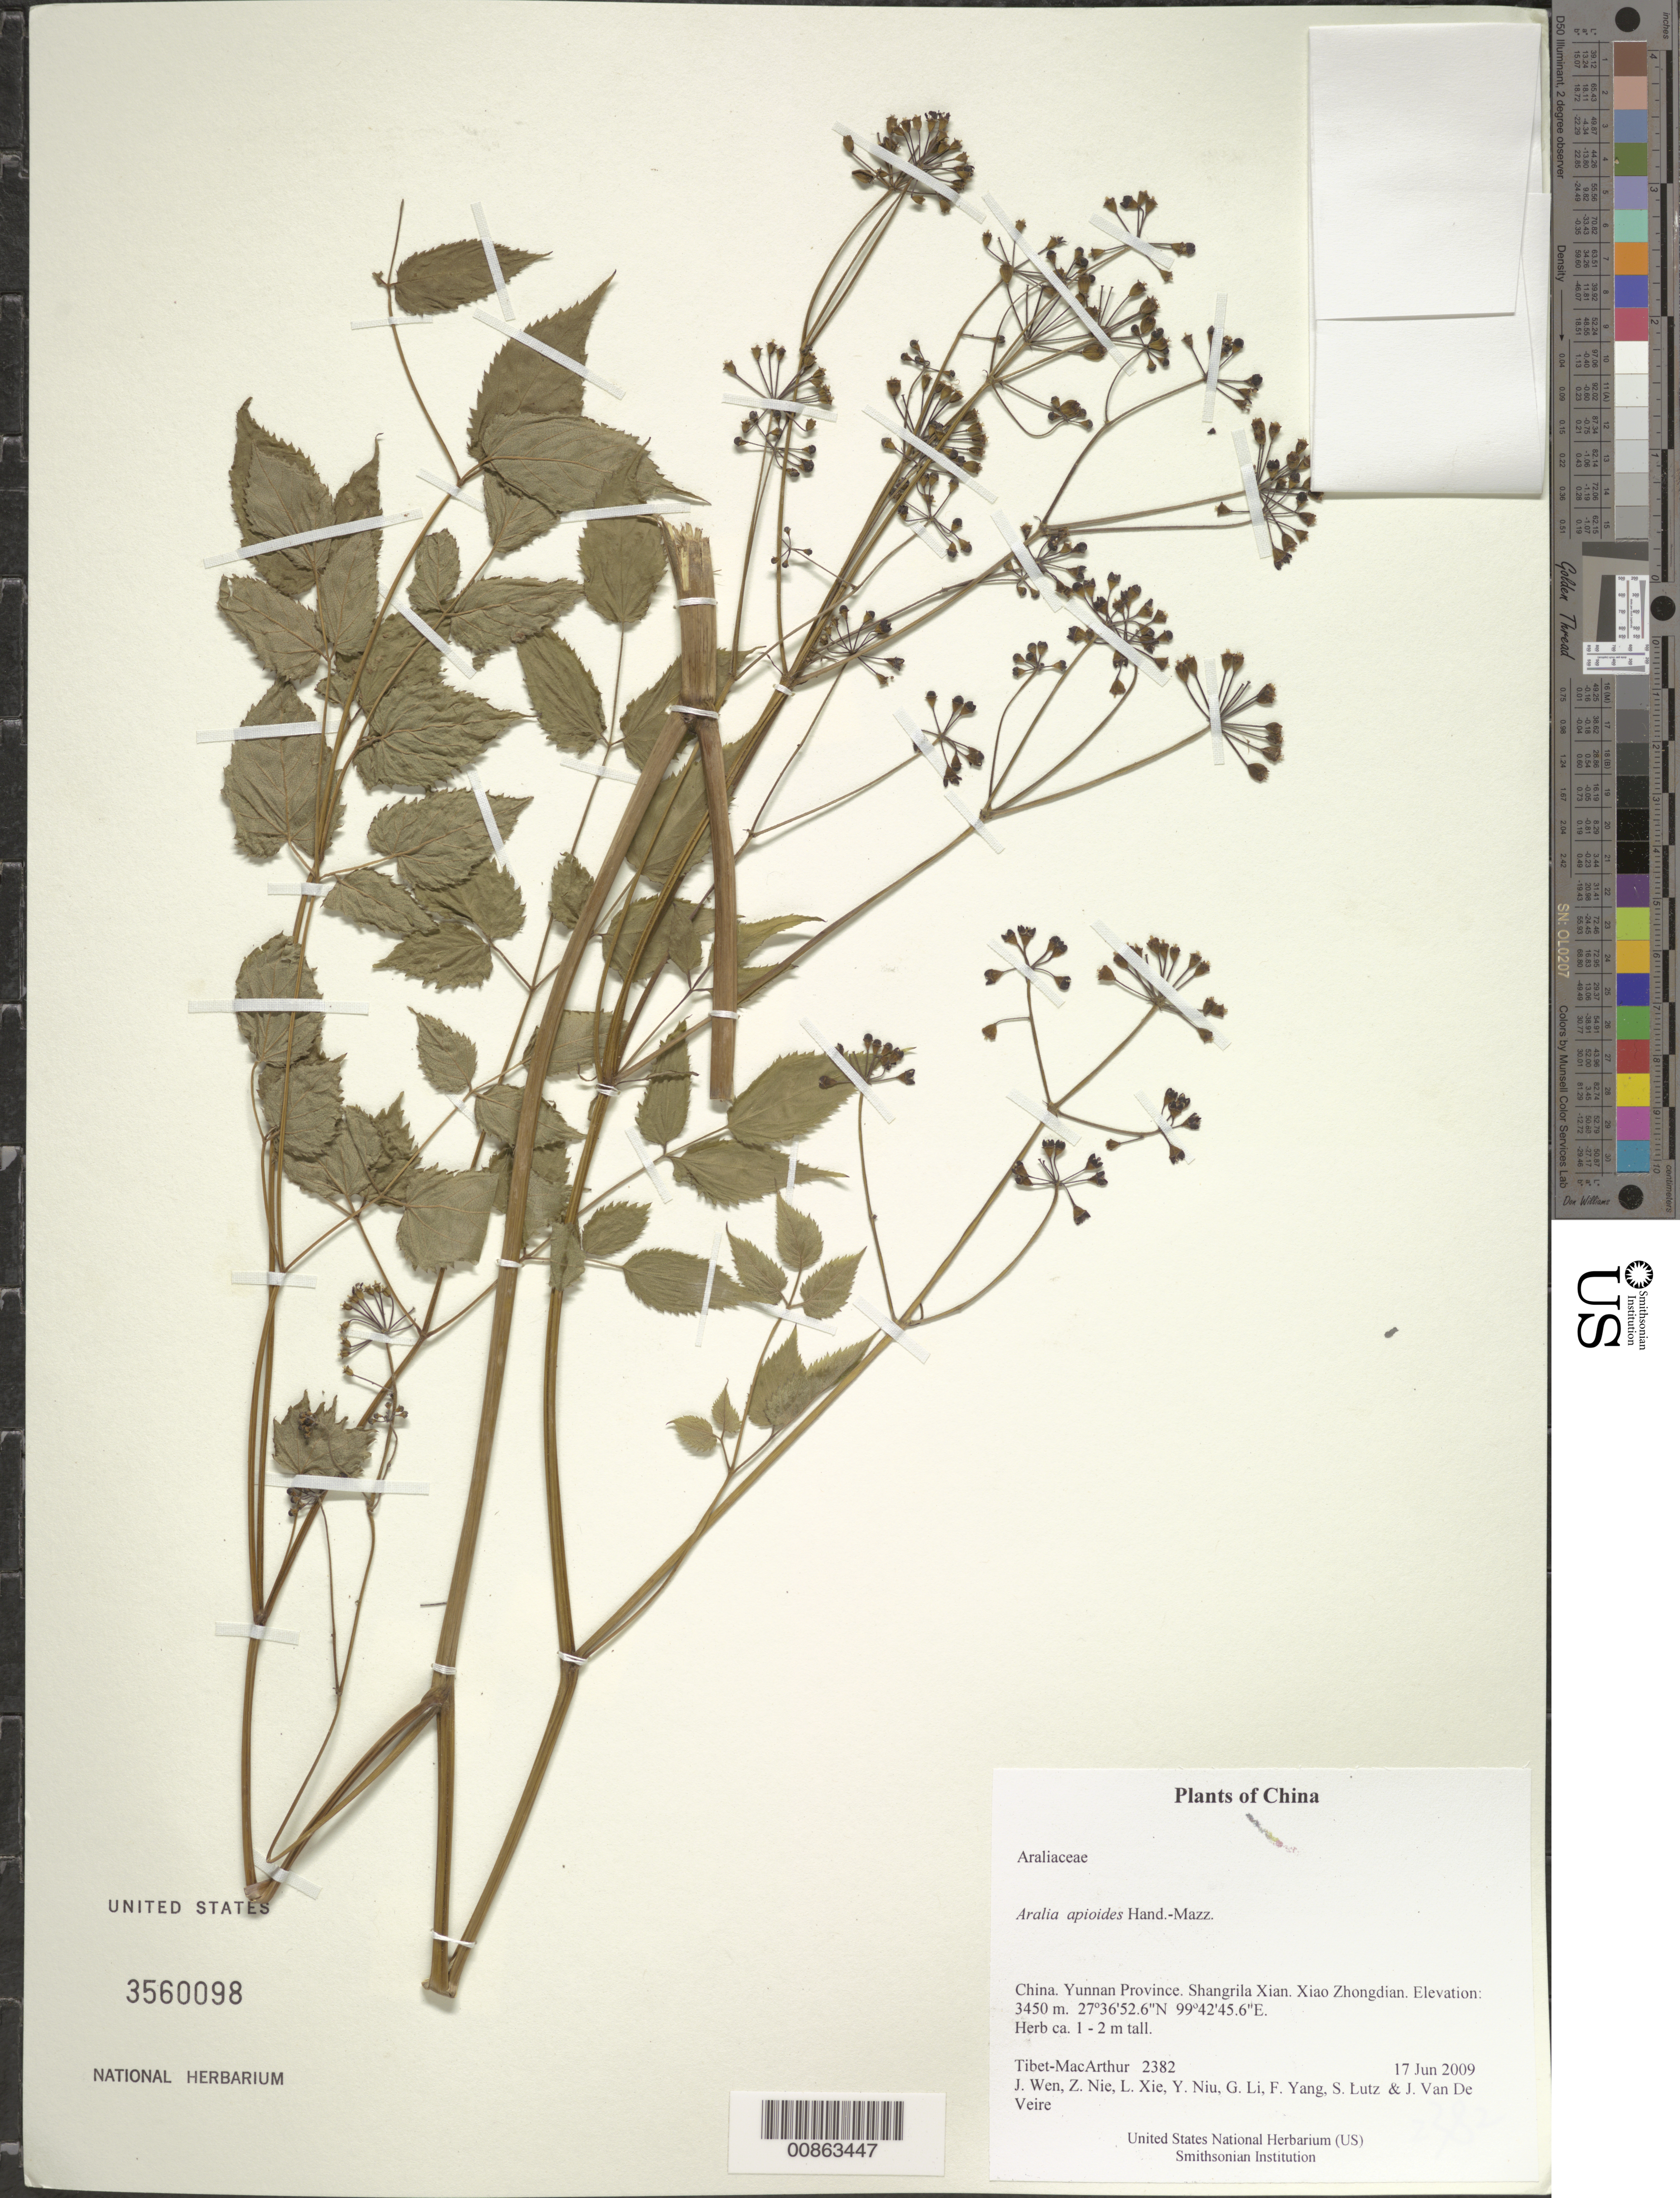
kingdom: Plantae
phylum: Tracheophyta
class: Magnoliopsida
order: Apiales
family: Araliaceae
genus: Aralia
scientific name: Aralia apioides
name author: Hand.-Mazz.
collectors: Tibet-MacArthur, J. Wen, Z. Nie, L. Xie, Y. Niu, G. Li, F. Yang, S. Lutz & J. Van De Veire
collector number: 2382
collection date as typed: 17 Jun 2009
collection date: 2009-06-17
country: China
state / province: Yunnan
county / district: Shangrila Xian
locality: Xiao Zhongdian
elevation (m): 3450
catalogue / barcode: US 3560098